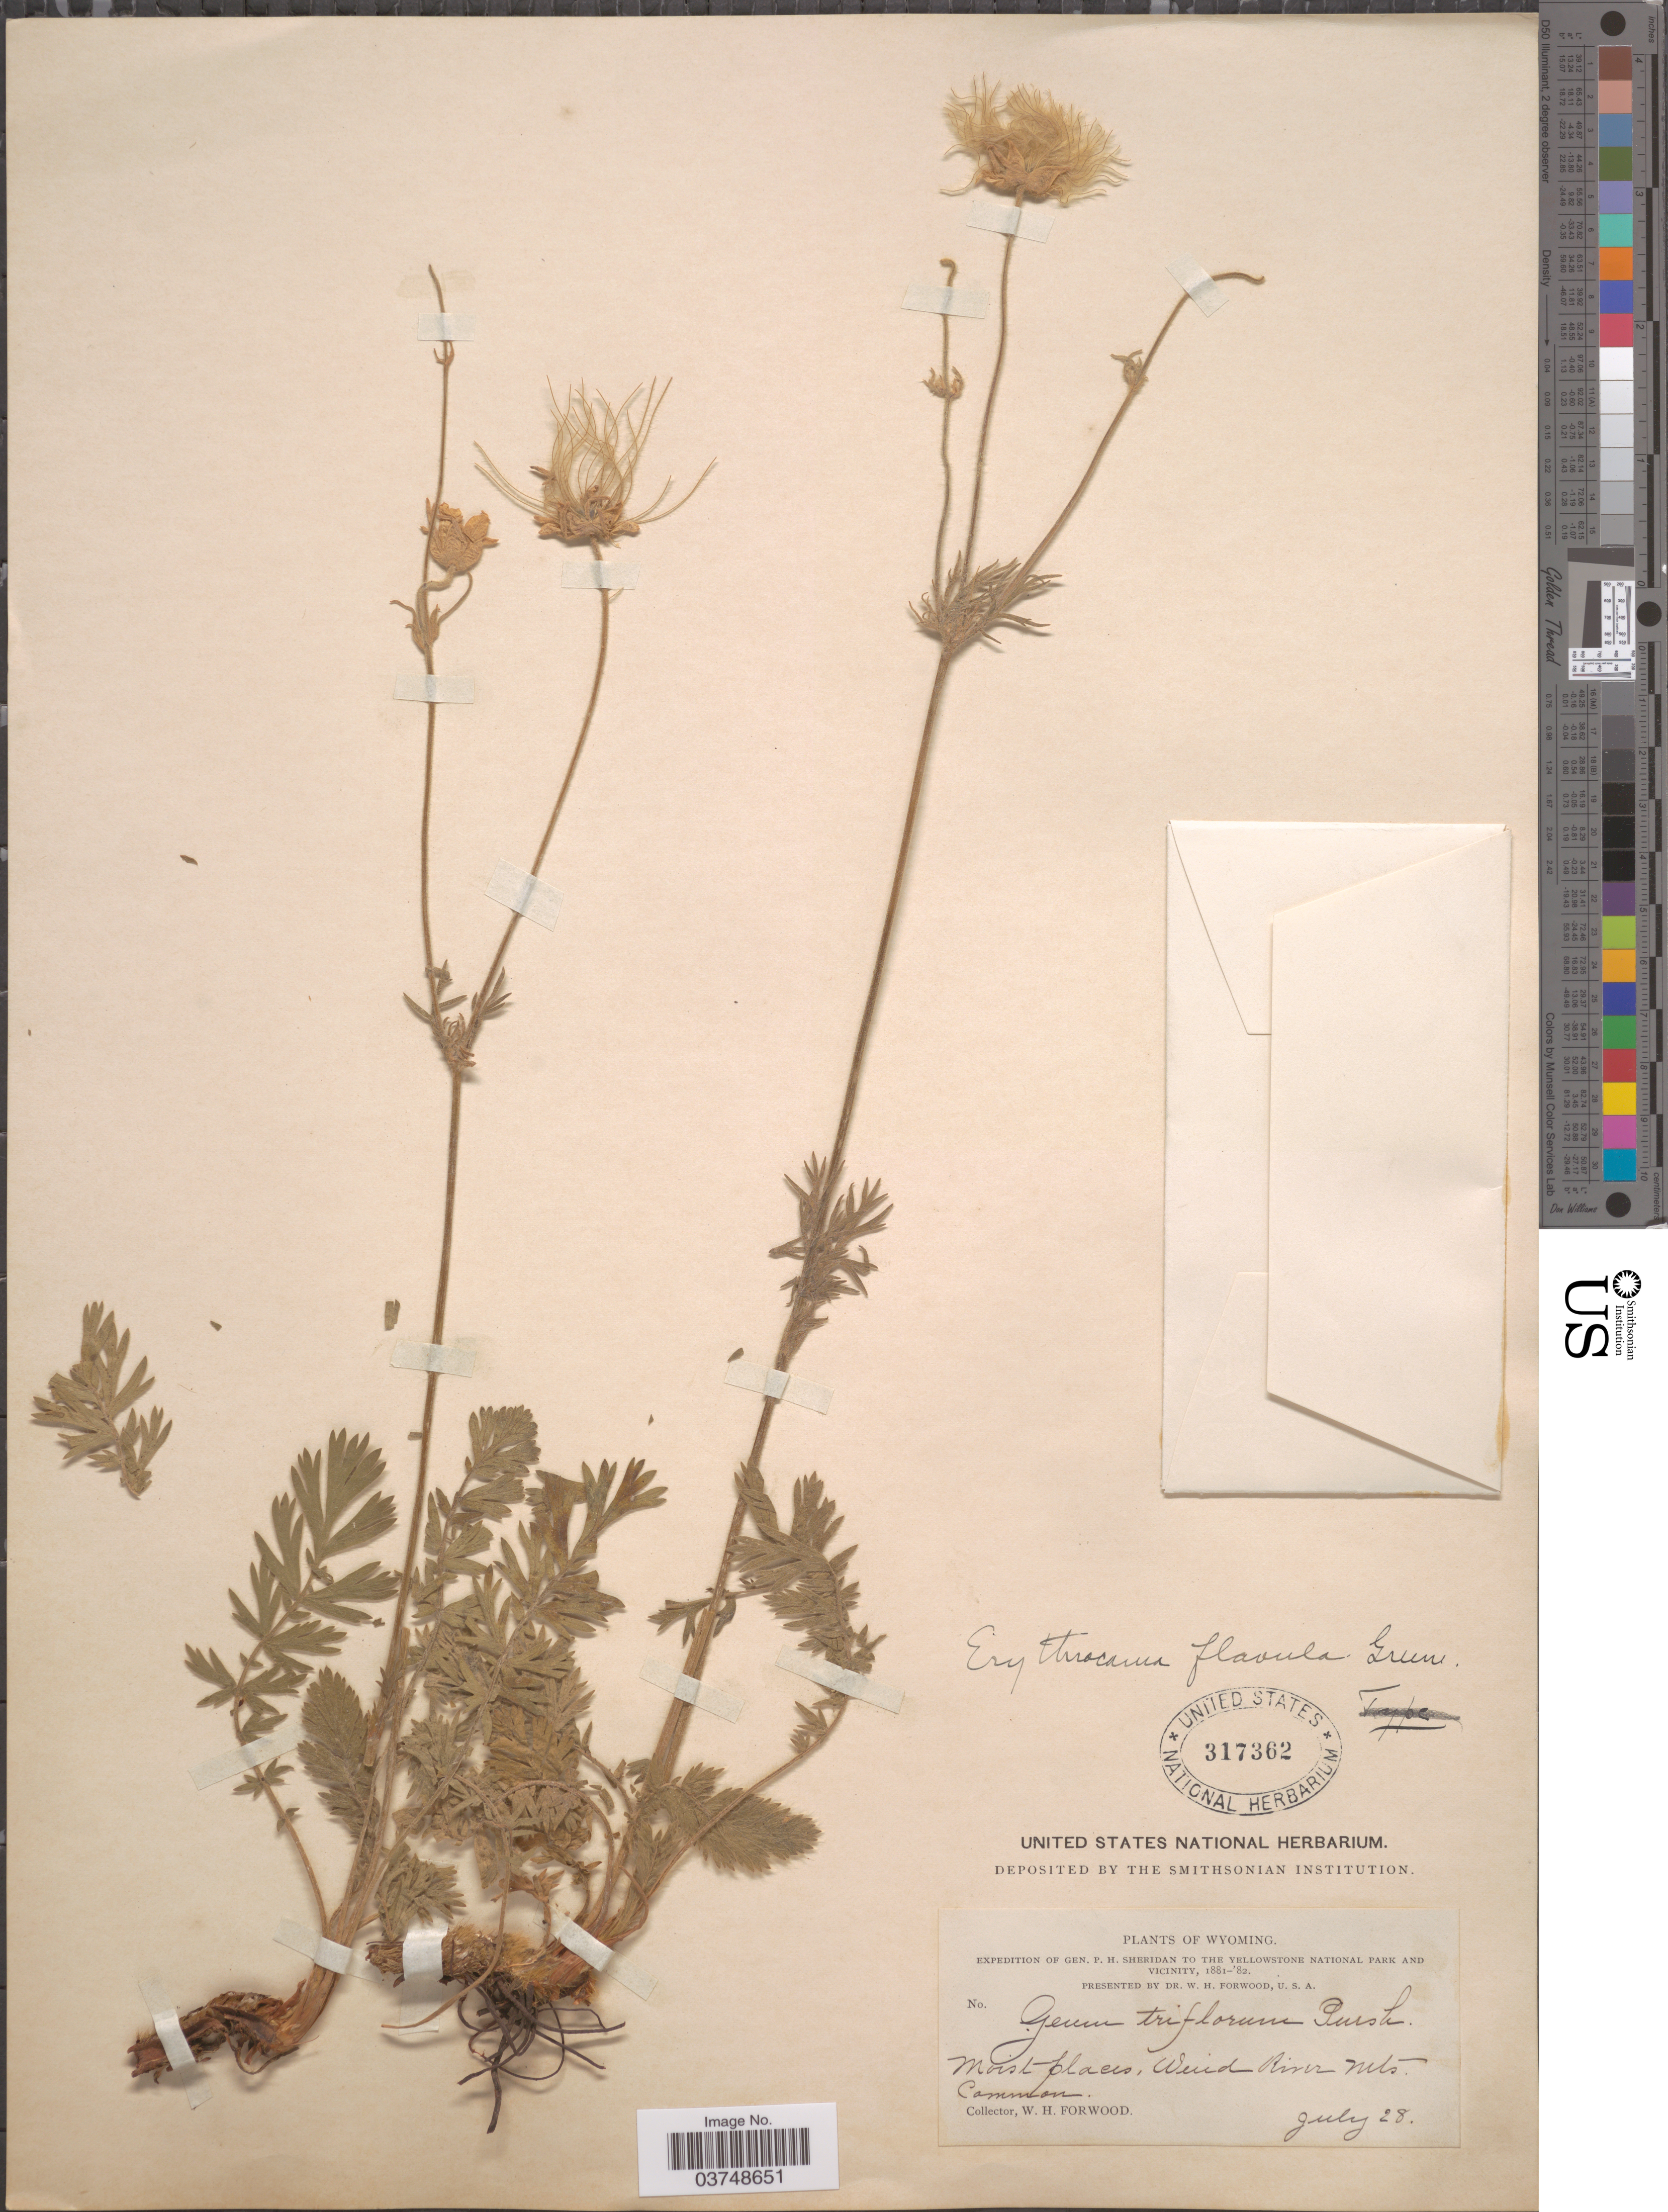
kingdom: Plantae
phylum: Tracheophyta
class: Magnoliopsida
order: Rosales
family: Rosaceae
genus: Geum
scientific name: Geum triflorum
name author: Pursh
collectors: W. Forwood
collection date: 1881-07-28/1882-07-28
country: United States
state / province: Wyoming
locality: Yellowstone National Park and vicinity. Wind River Mts.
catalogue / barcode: US 317362